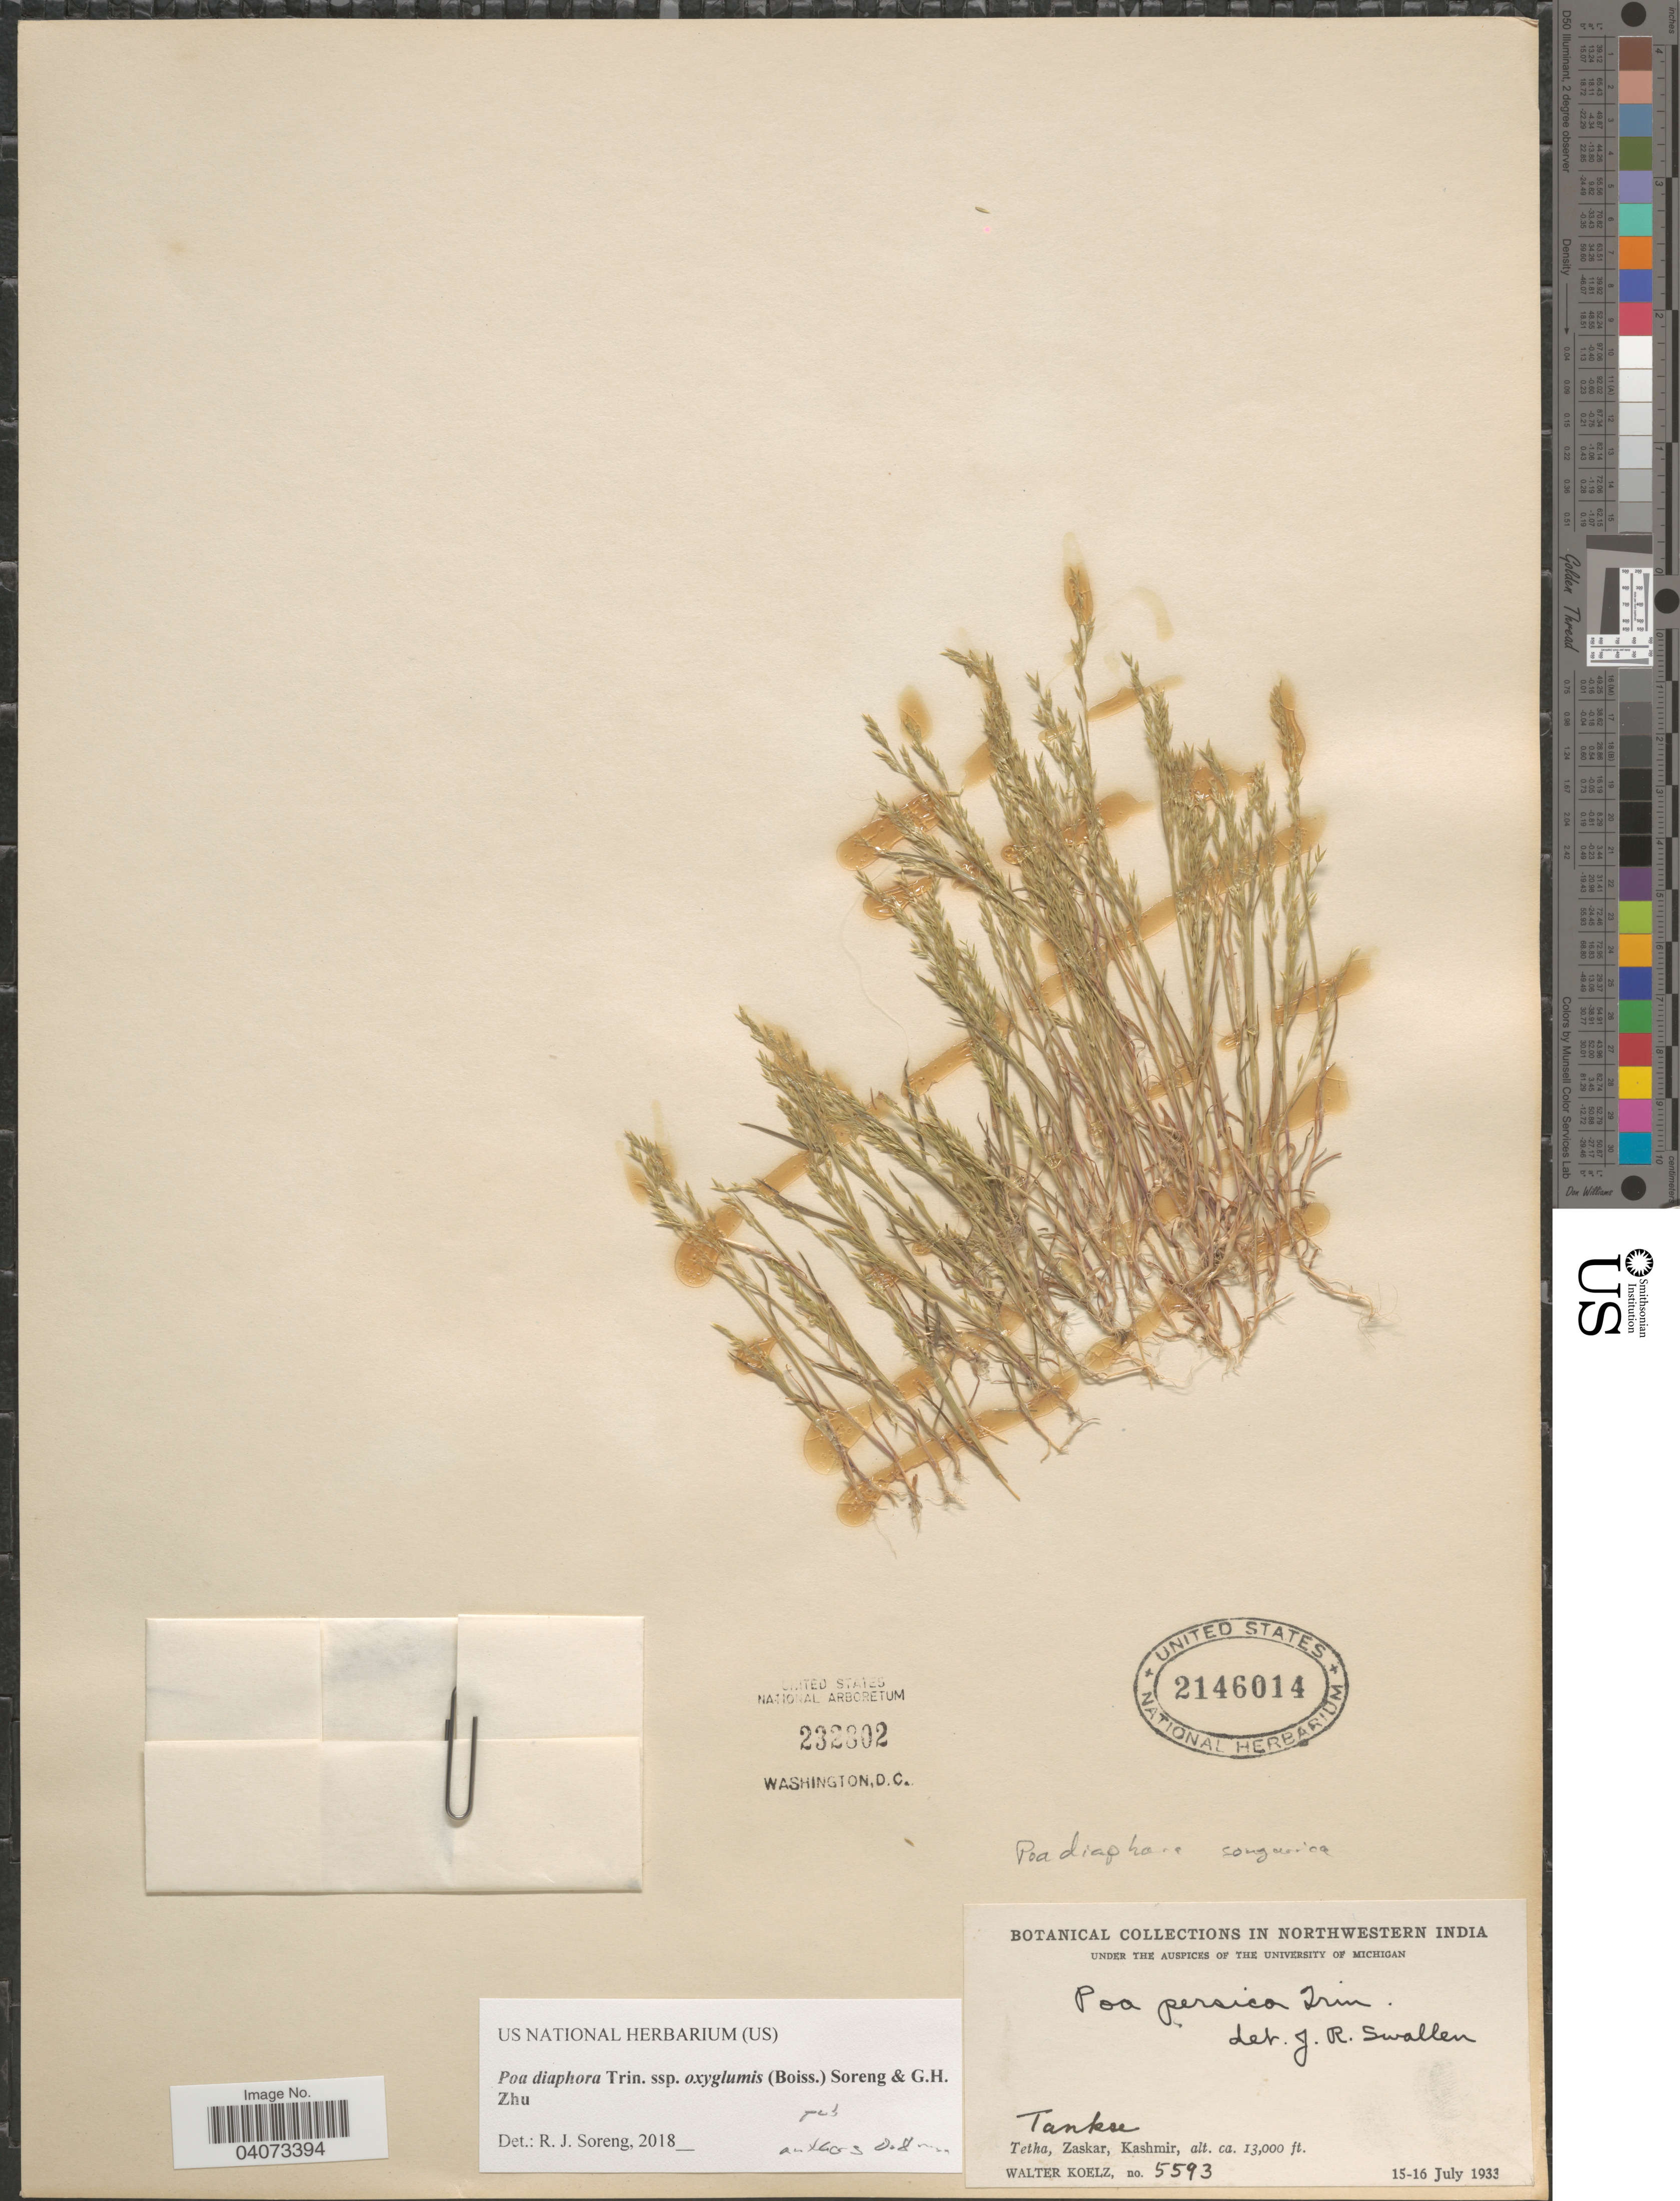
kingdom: Plantae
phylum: Tracheophyta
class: Liliopsida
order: Poales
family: Poaceae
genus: Poa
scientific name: Poa diaphora subsp. oxyglumis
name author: (Boiss.) Soreng & G.H. Zhu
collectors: W. N. Koelz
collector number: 5593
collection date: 1933-07-15/1933-07-16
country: India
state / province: Jammu and Kashmir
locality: Northwestern India. Tankse. Tetha, Zaskar, Kashmir.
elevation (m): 3962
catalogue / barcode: US 2146014